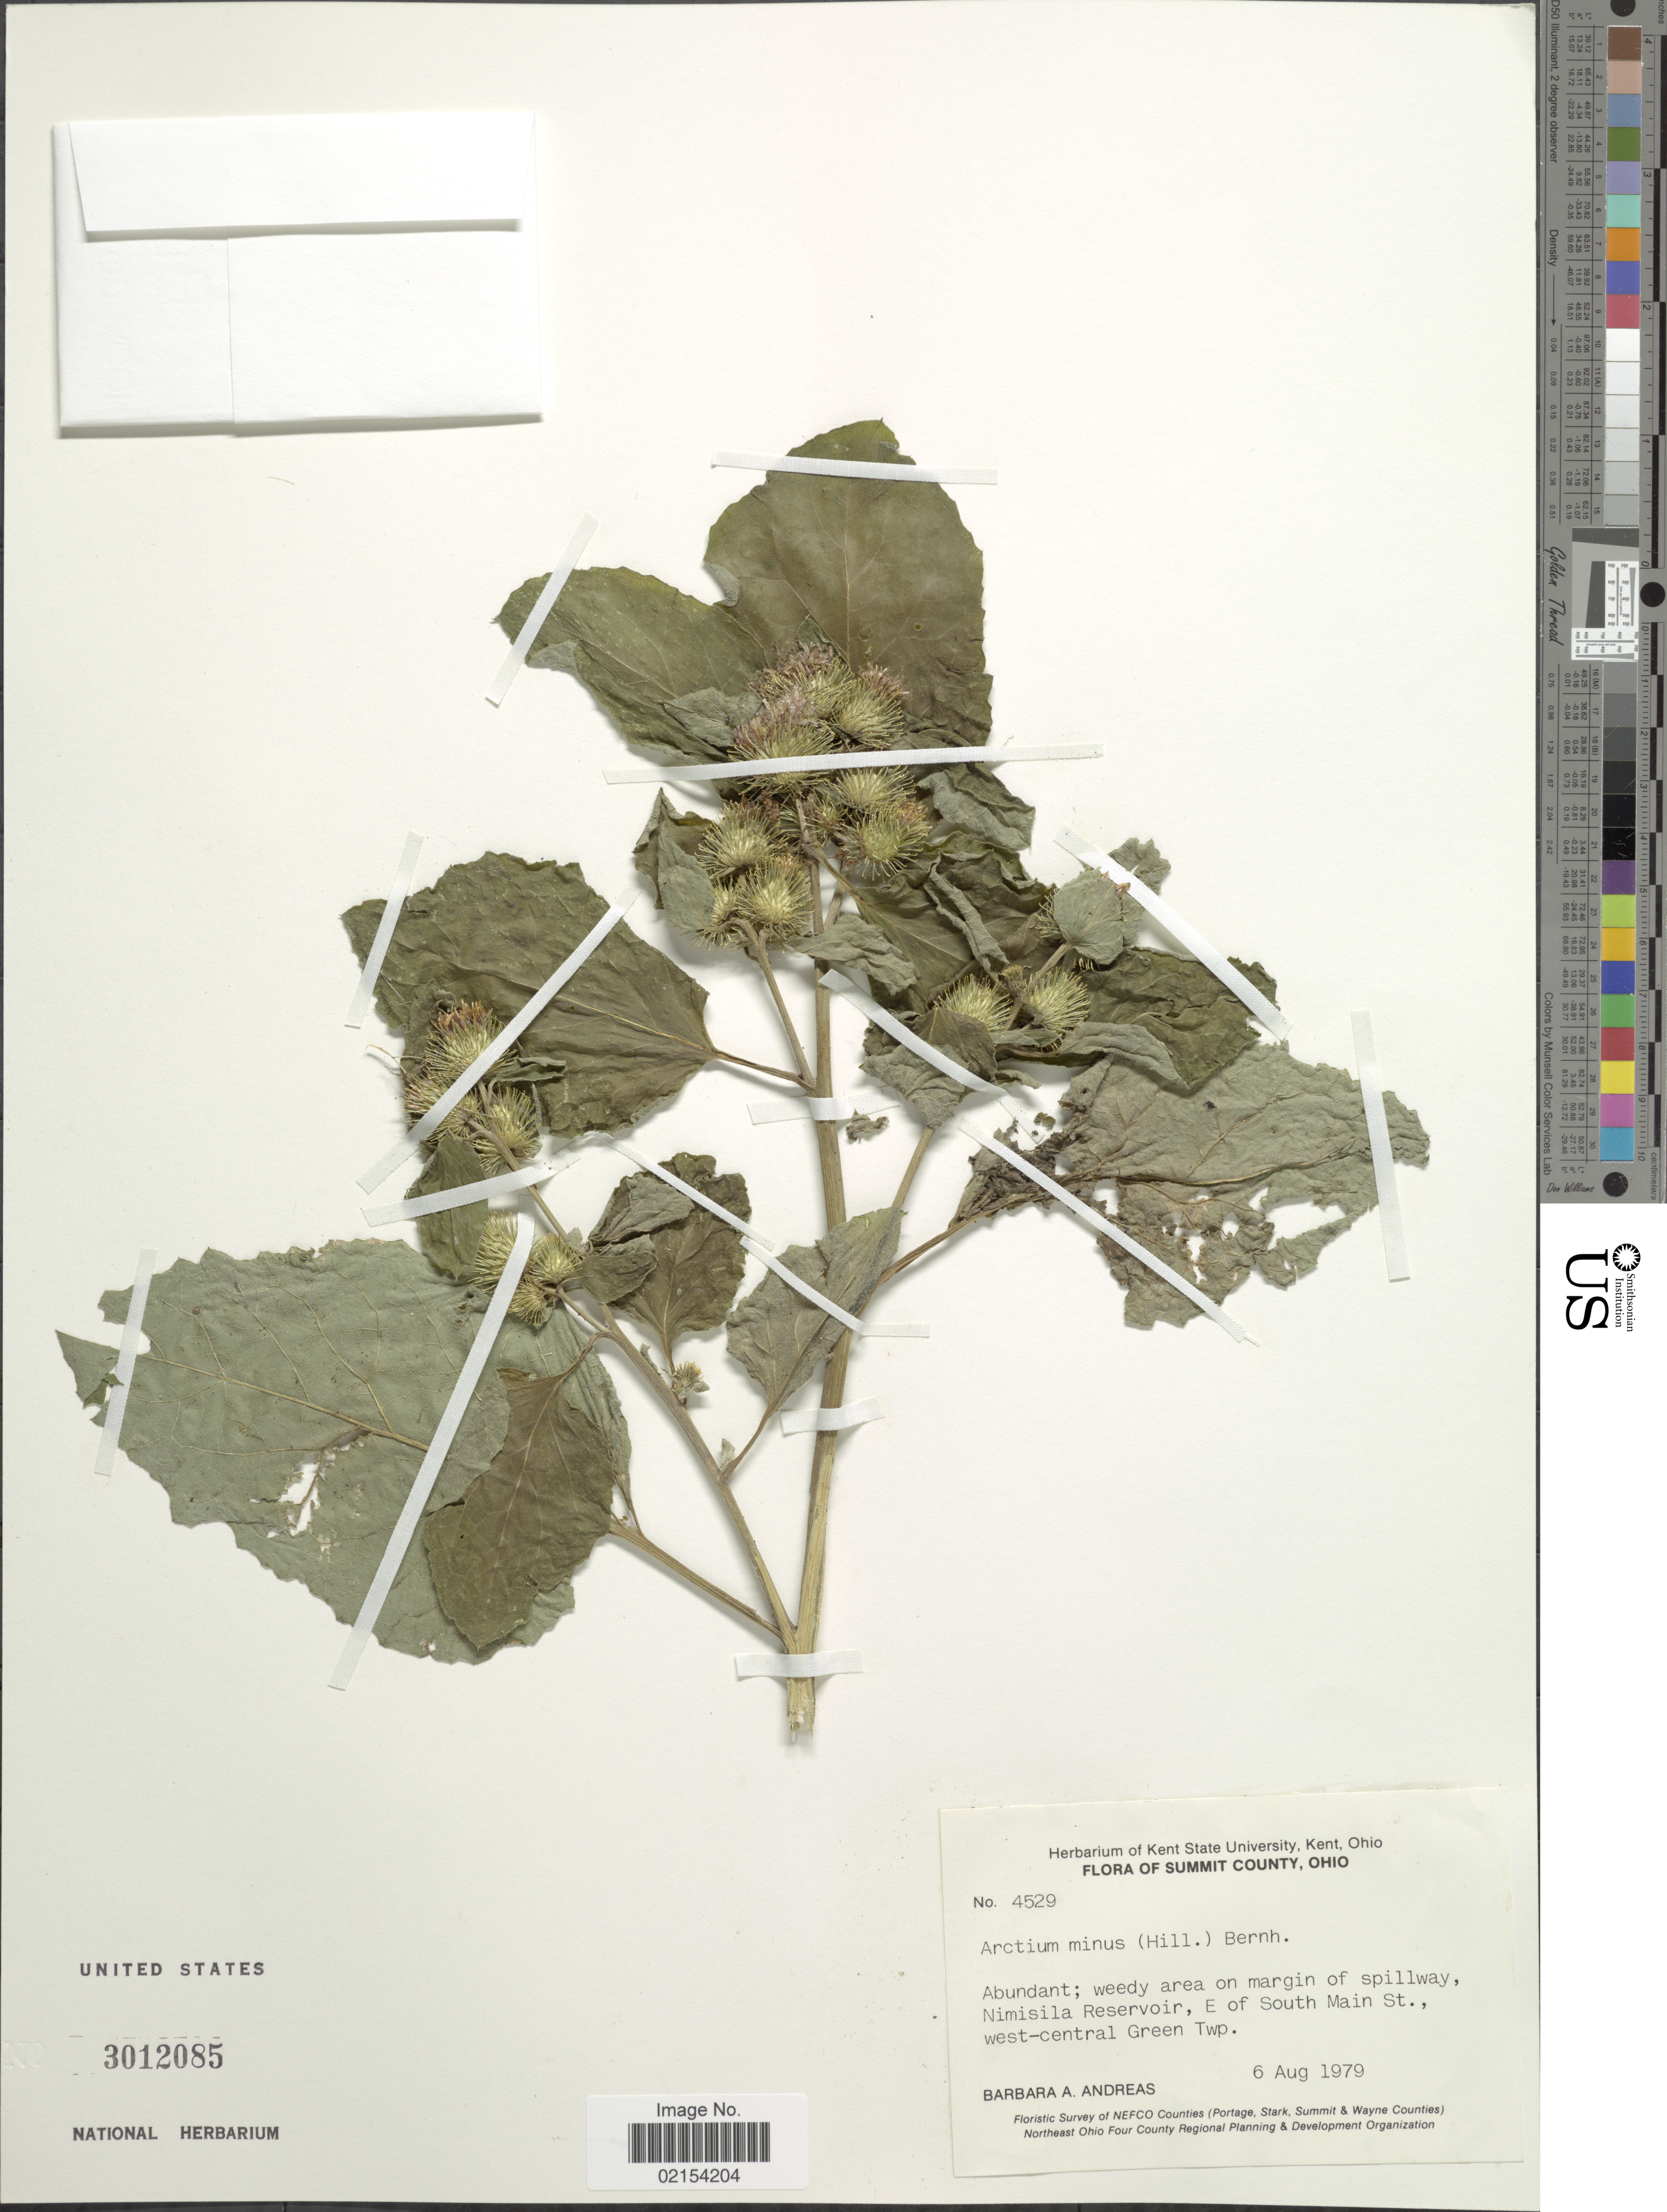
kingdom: Plantae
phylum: Tracheophyta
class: Magnoliopsida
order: Asterales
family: Asteraceae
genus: Arctium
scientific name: Arctium minus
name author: (Hill) Bernh.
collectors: B. A. Andreas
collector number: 4529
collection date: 1979-08-06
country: United States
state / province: Ohio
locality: Nimisila Reservoir, E of South Main St., west-central Green Twp. Summit County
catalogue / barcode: US 3012085